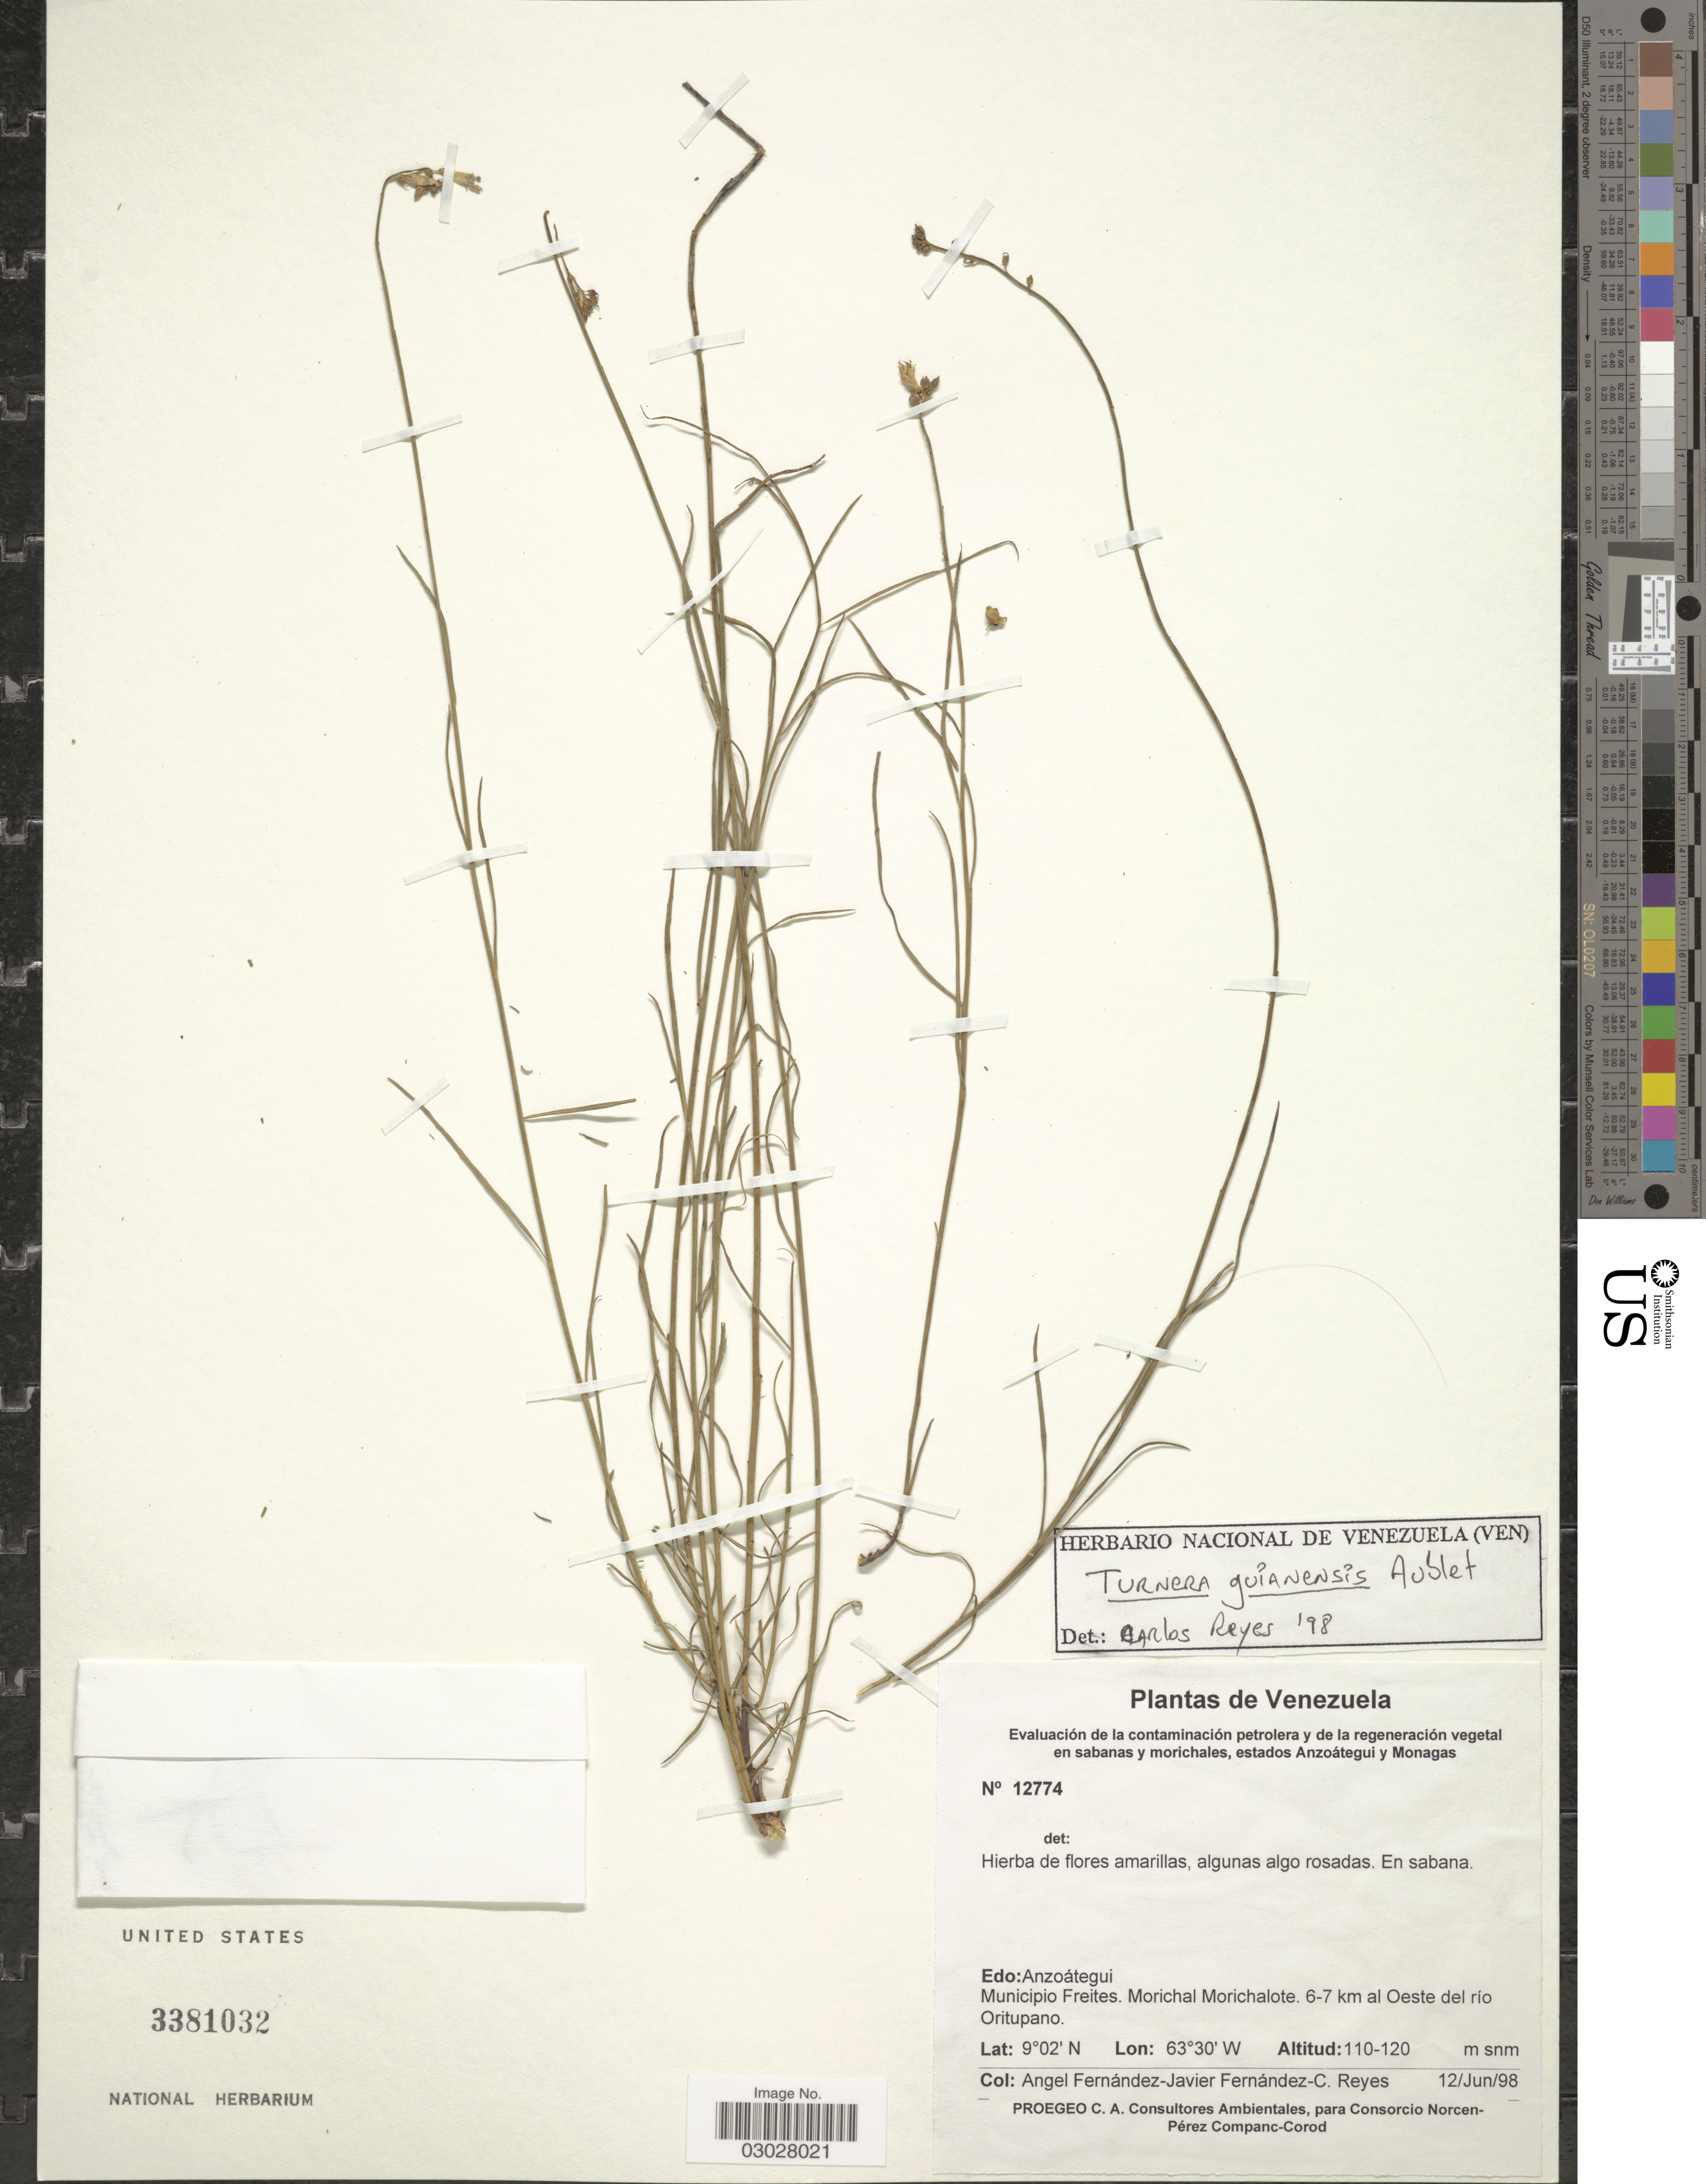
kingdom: Plantae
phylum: Tracheophyta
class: Magnoliopsida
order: Malpighiales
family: Turneraceae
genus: Turnera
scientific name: Turnera guianensis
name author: Aubl.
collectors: Á. Fernández, J. Fernández & C. Reyes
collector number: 12774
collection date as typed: Transcribed d/m/y: 12/6/98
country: Venezuela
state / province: Anzoategui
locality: Edo: Anzoátegui. Municipio Freites. Morichal Morichalote. 6-7 km al Oeste del río Oritupano.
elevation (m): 110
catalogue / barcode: US 3381032